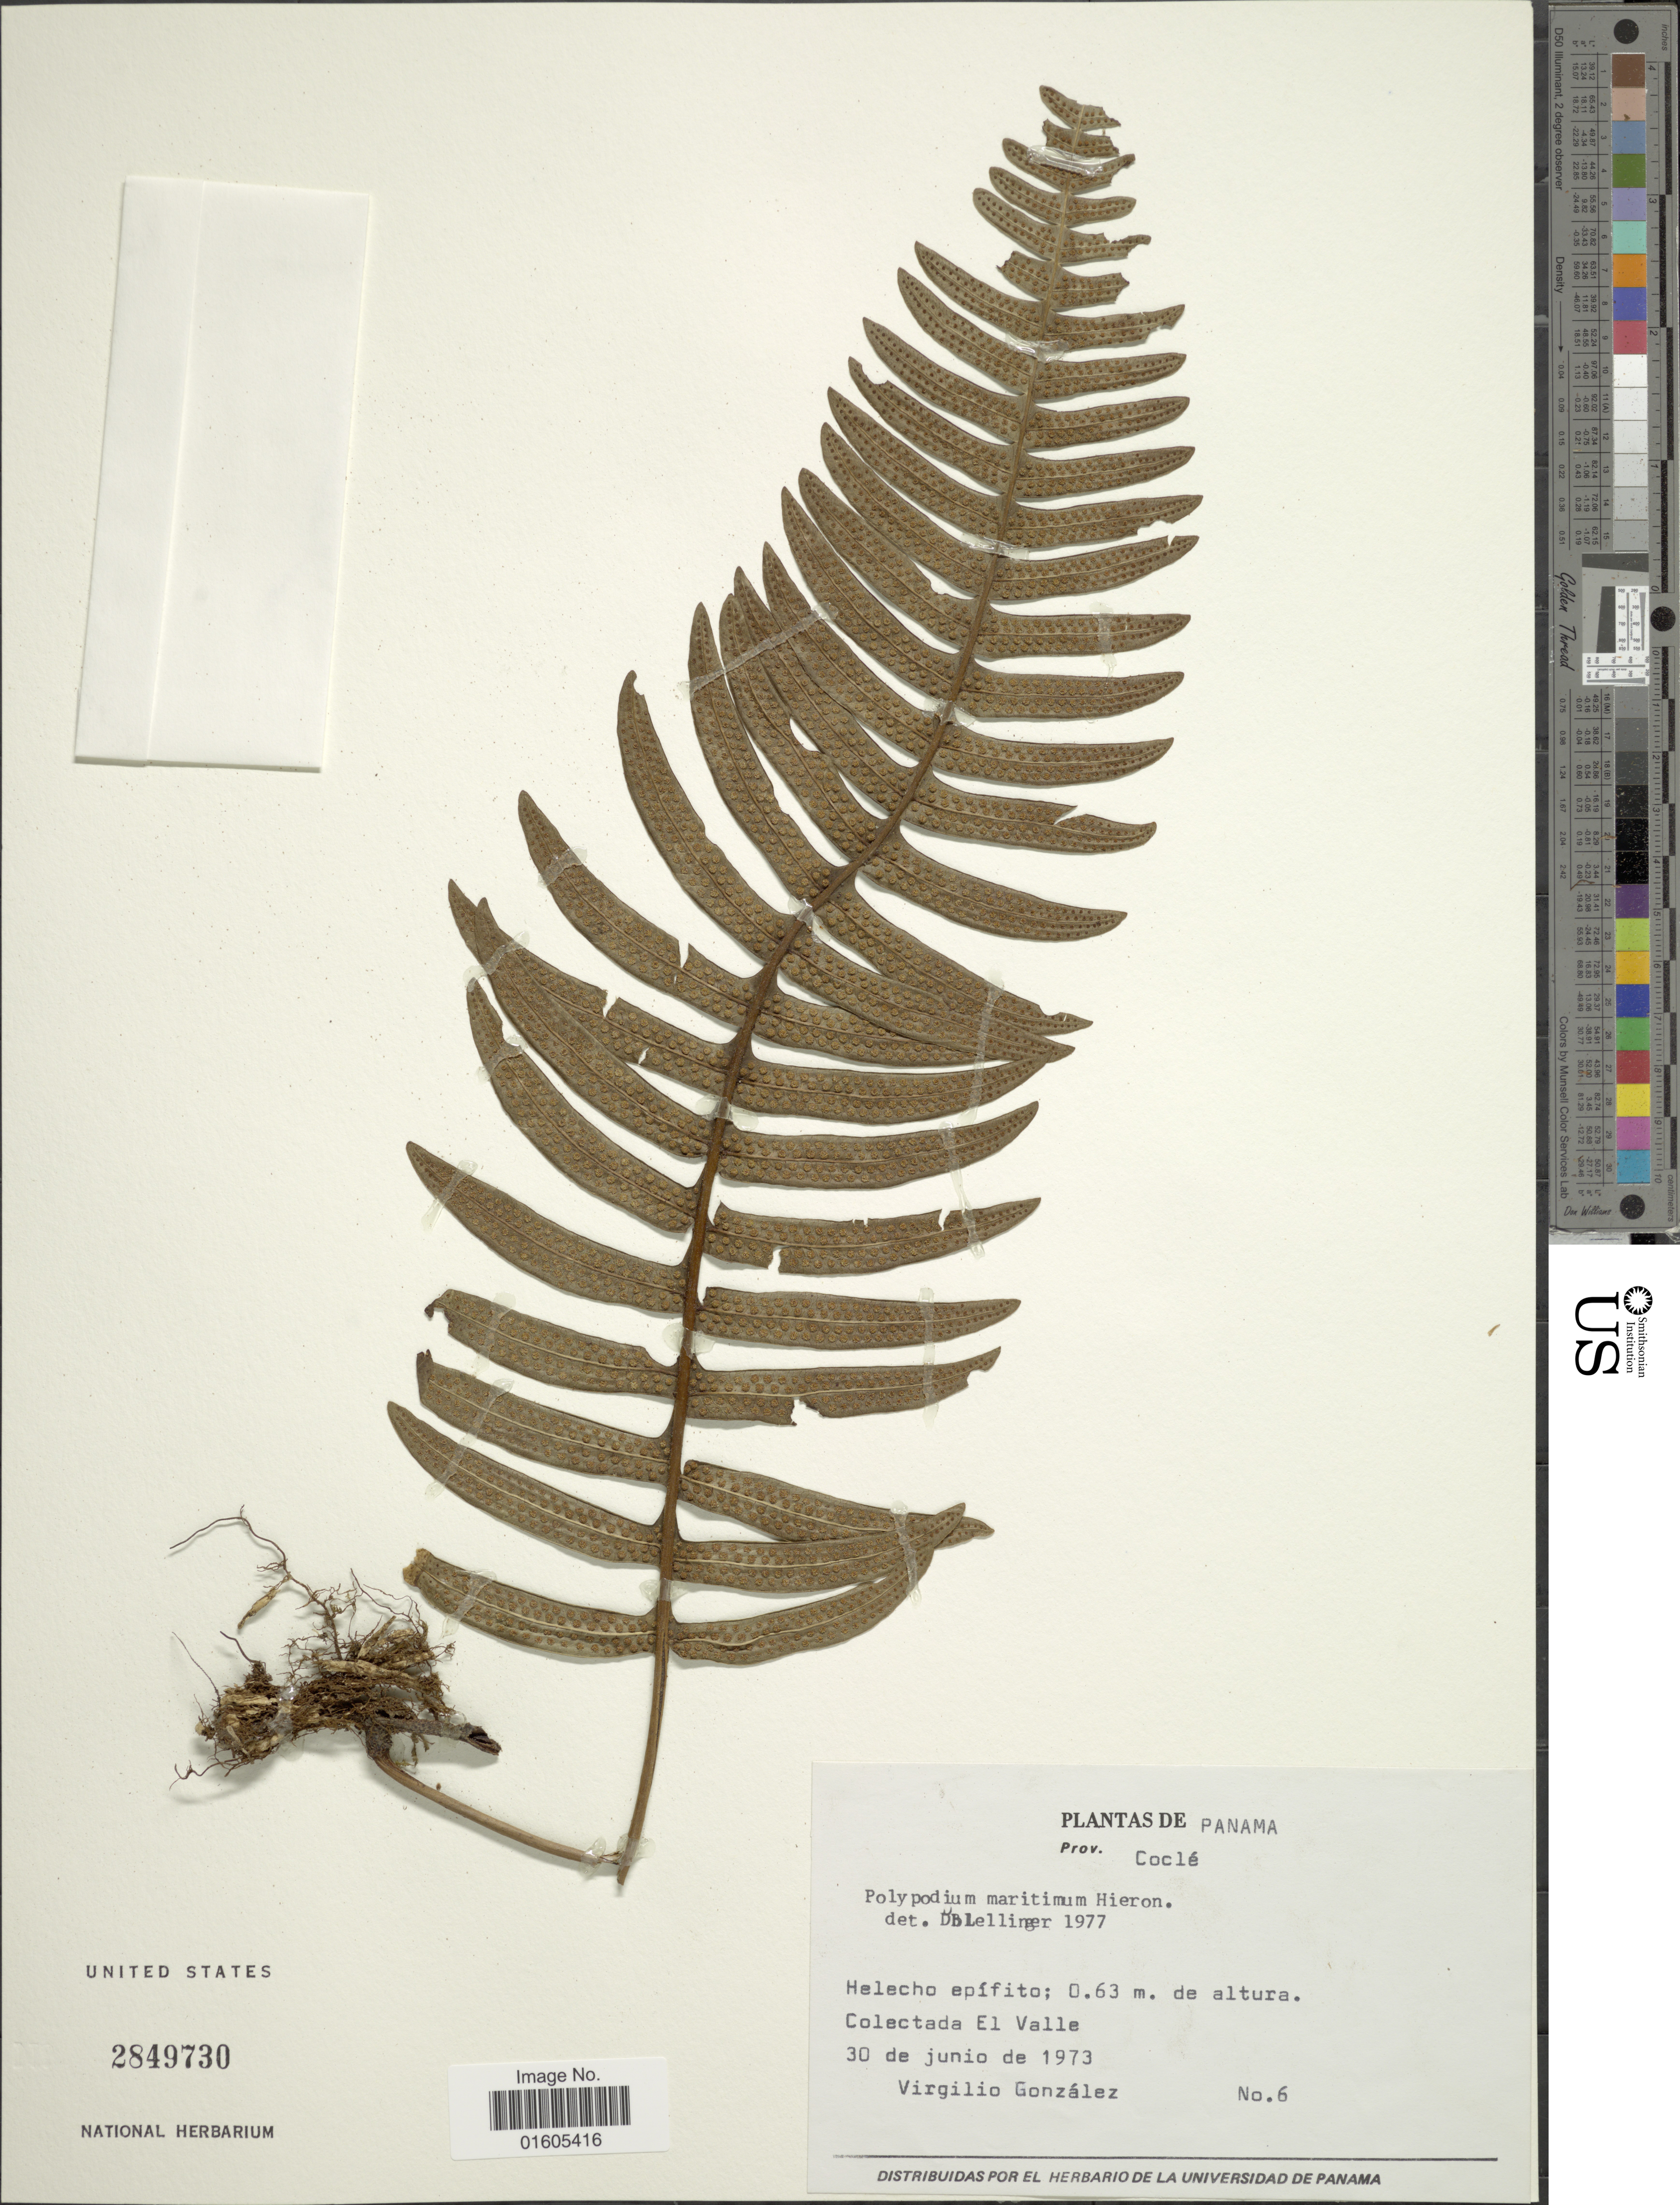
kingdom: Plantae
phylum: Tracheophyta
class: Polypodiopsida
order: Polypodiales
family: Polypodiaceae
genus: Serpocaulon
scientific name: Serpocaulon maritimum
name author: (Hieron.) A.R. Sm.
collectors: V. González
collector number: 6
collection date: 1973-06-30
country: Panama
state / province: Coclé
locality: Colectada EL Valle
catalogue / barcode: US 2849730